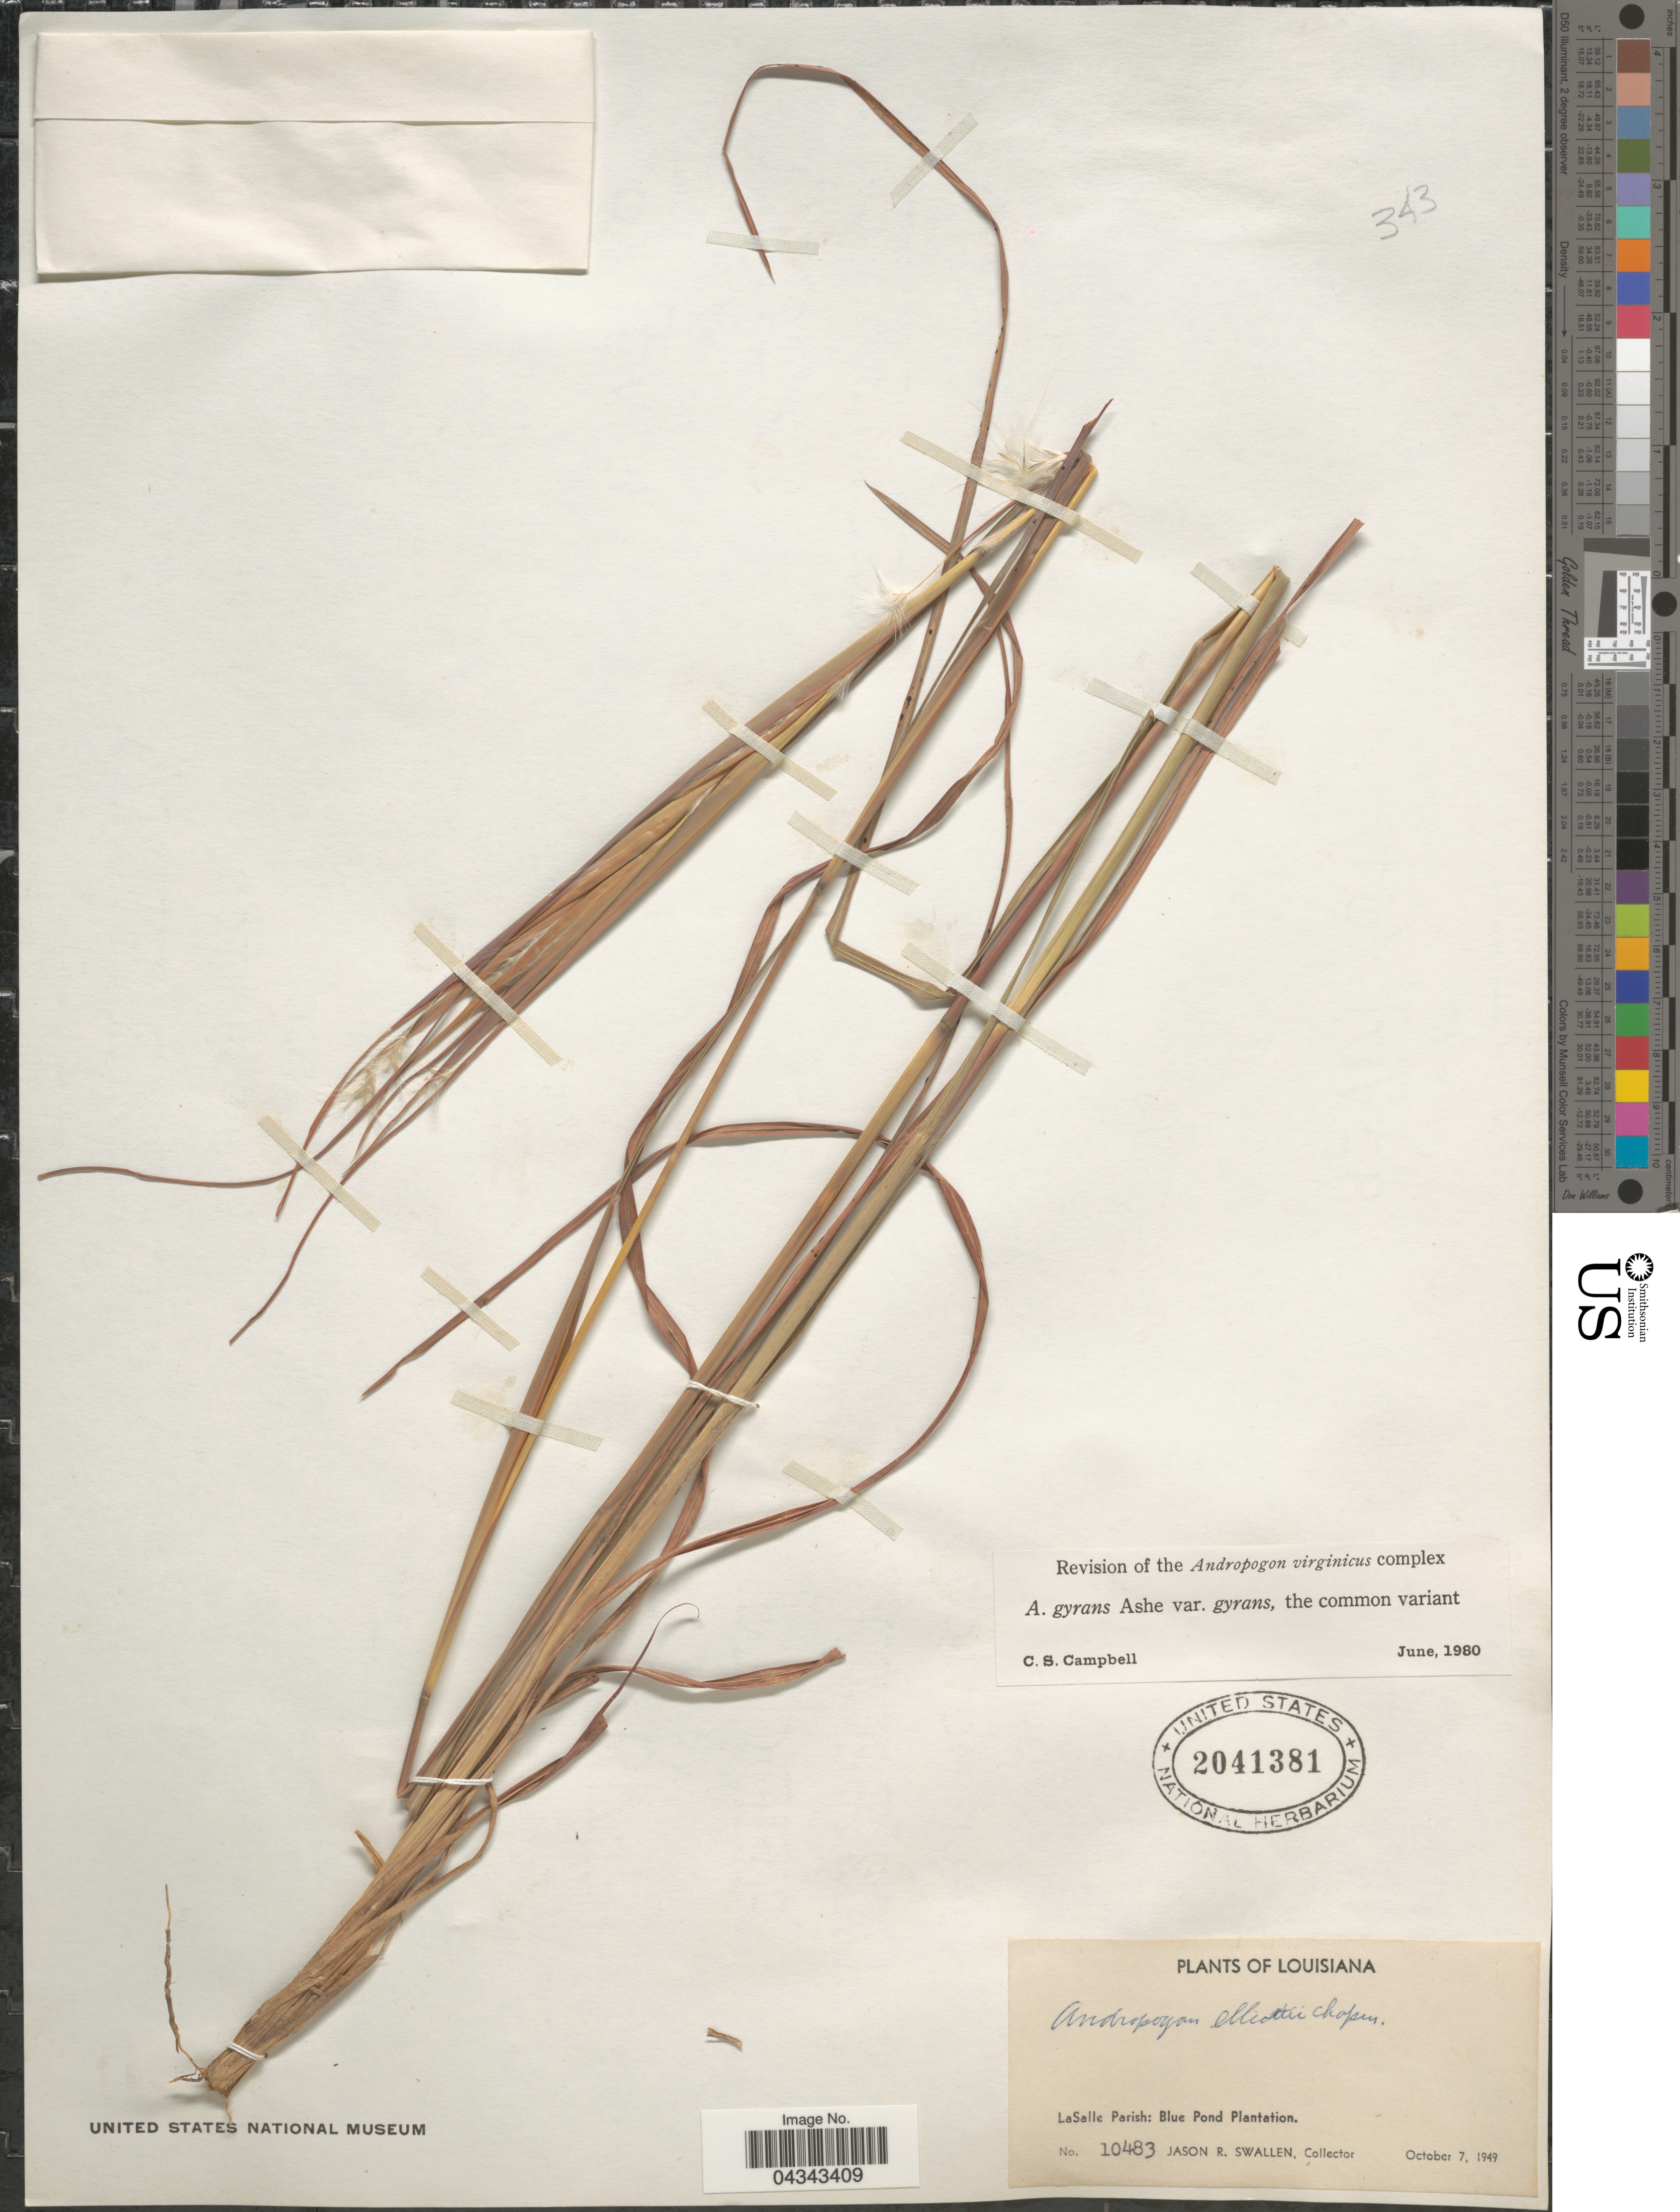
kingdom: Plantae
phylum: Tracheophyta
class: Liliopsida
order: Poales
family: Poaceae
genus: Andropogon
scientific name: Andropogon gyrans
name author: Ashe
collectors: J. R. Swallen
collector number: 10483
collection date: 1949-10-07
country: United States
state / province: Louisiana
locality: LaSalle Parish: Blue Pond Plantation.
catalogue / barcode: US 2041381